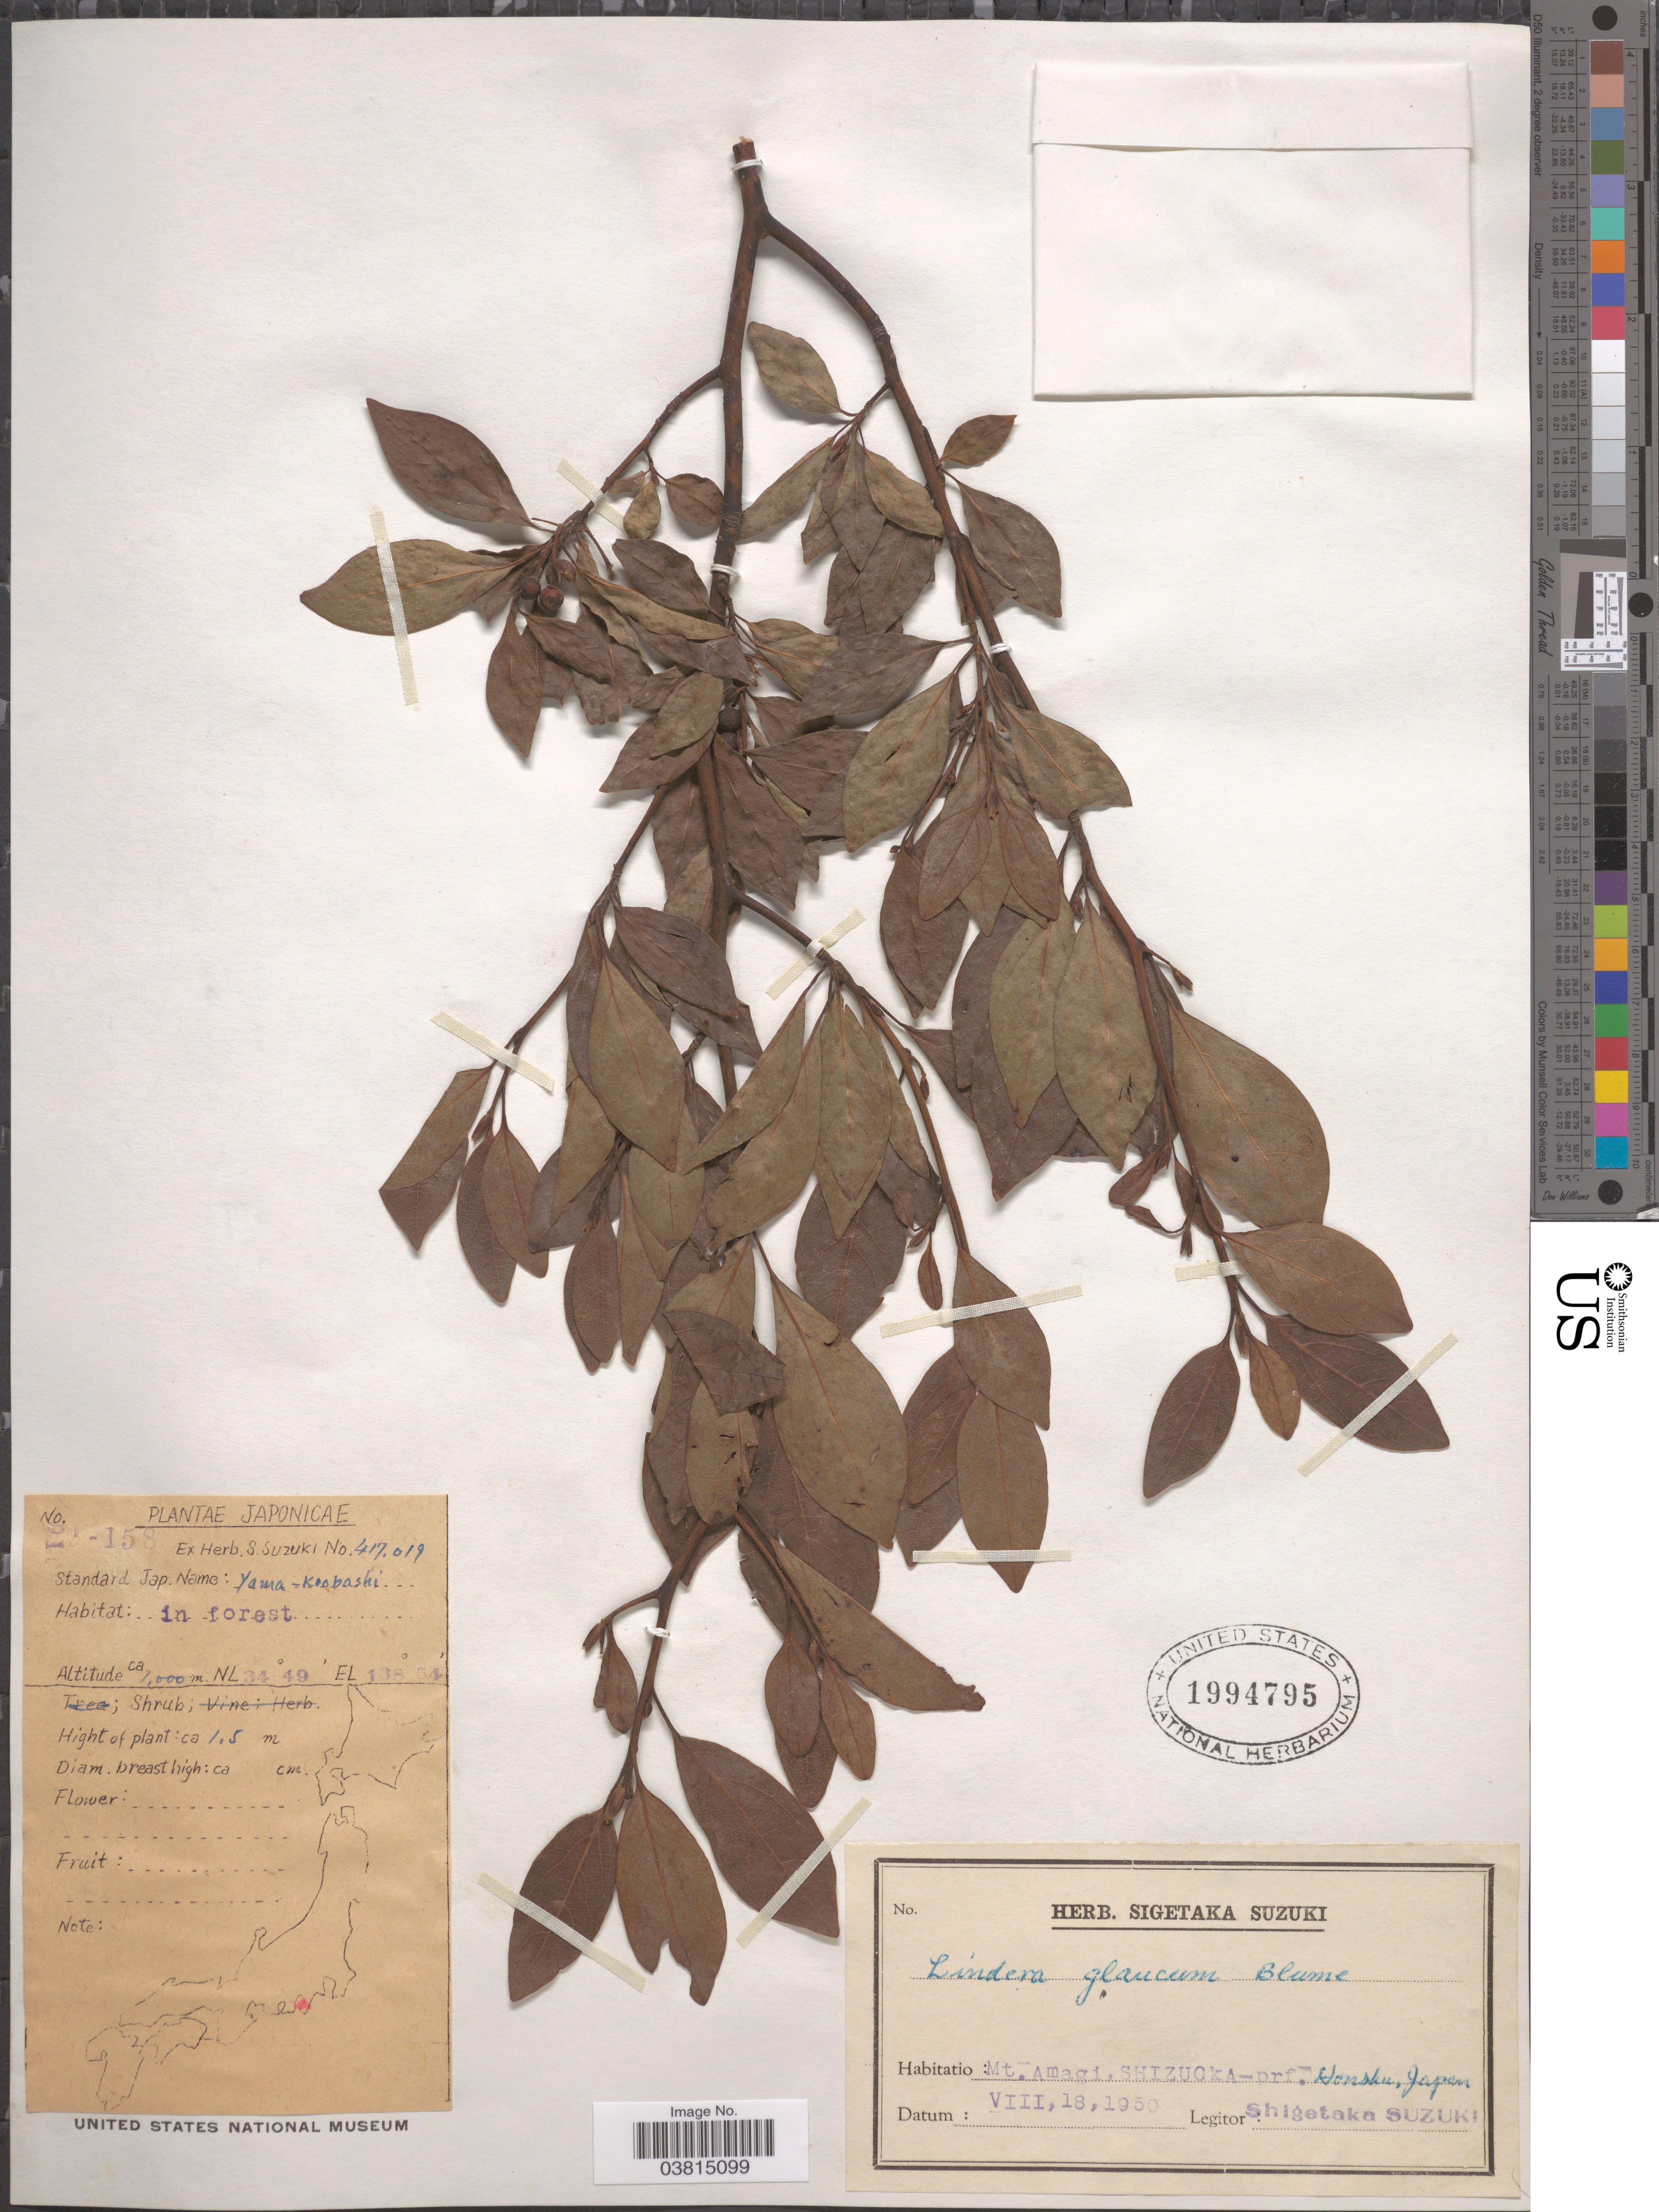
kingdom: Plantae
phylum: Tracheophyta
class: Magnoliopsida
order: Laurales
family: Lauraceae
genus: Lindera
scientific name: Lindera glauca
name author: (Siebold & Zucc.) Blume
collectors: S. Suzuki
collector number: SI-158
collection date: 1950-08-18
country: Japan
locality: Mt. Amagi. Shizuoka-prf. Honshu.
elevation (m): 1000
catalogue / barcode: US 1994795